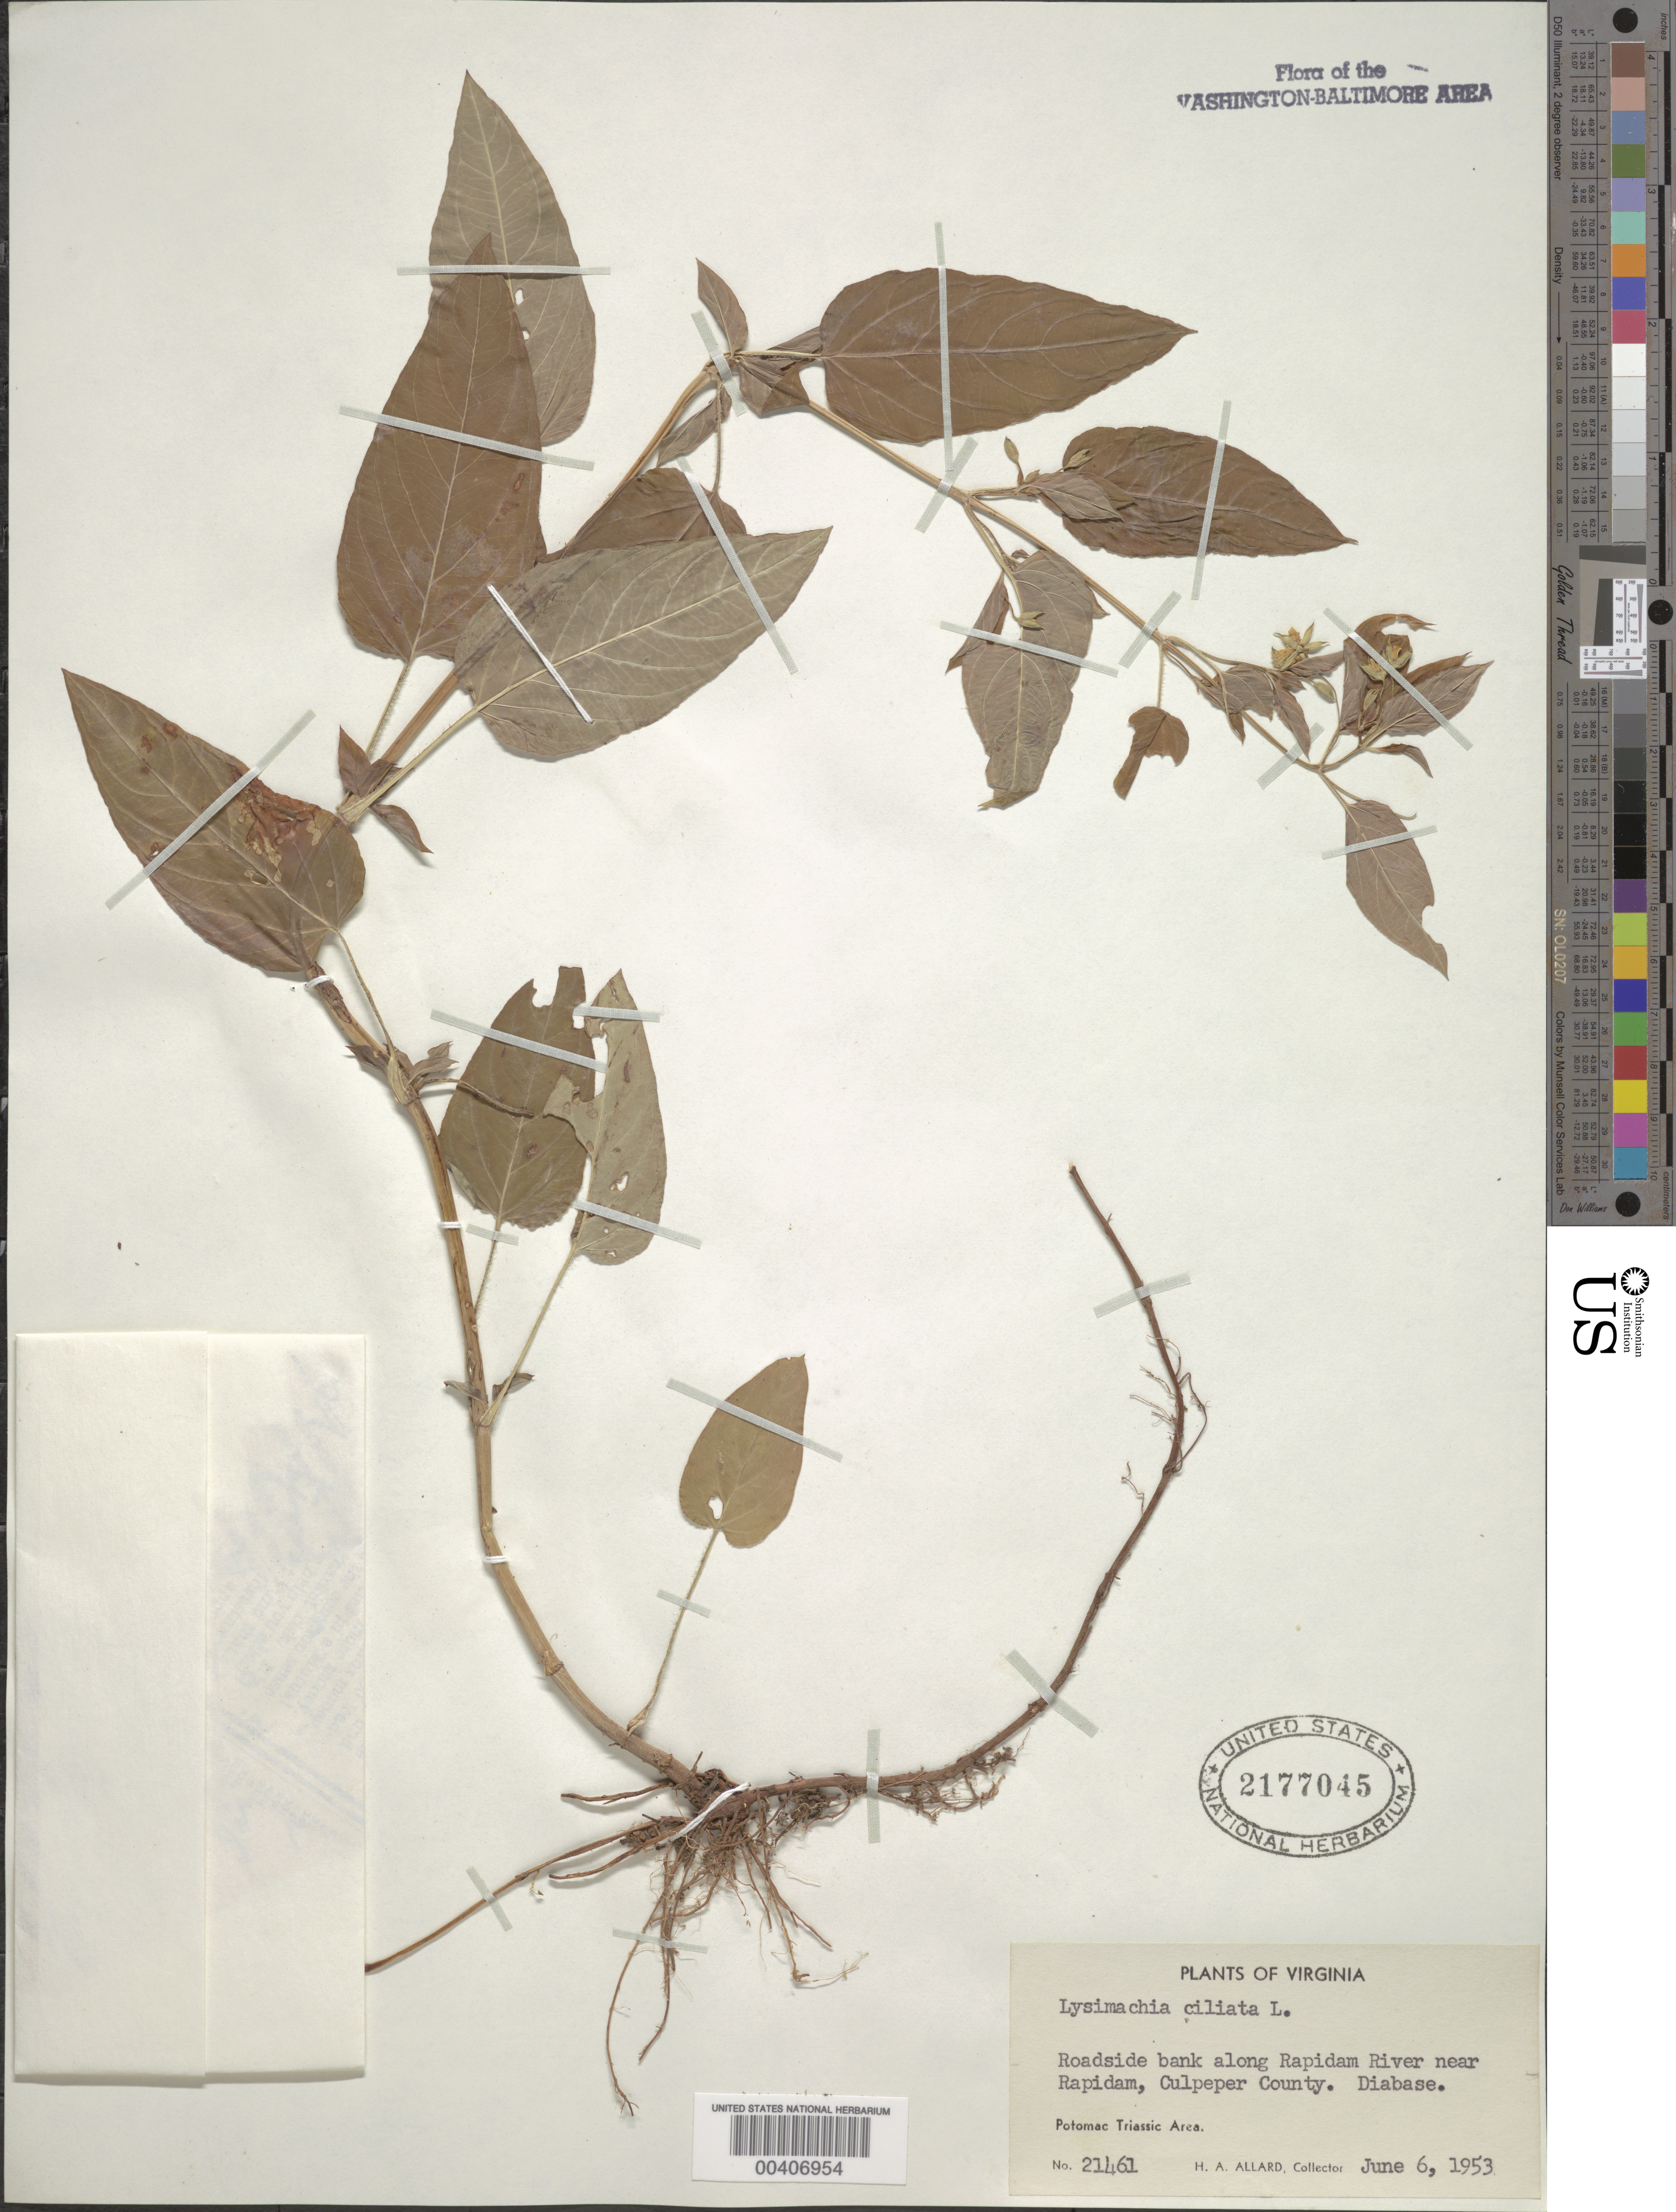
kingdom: Plantae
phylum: Tracheophyta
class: Magnoliopsida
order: Ericales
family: Primulaceae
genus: Lysimachia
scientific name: Lysimachia ciliata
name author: L.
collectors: H. A. Allard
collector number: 21461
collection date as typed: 06 Jun 1953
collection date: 1953-06-06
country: United States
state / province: Virginia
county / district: Culpeper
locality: Rapidam River near Rapidam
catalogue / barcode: US 2177045